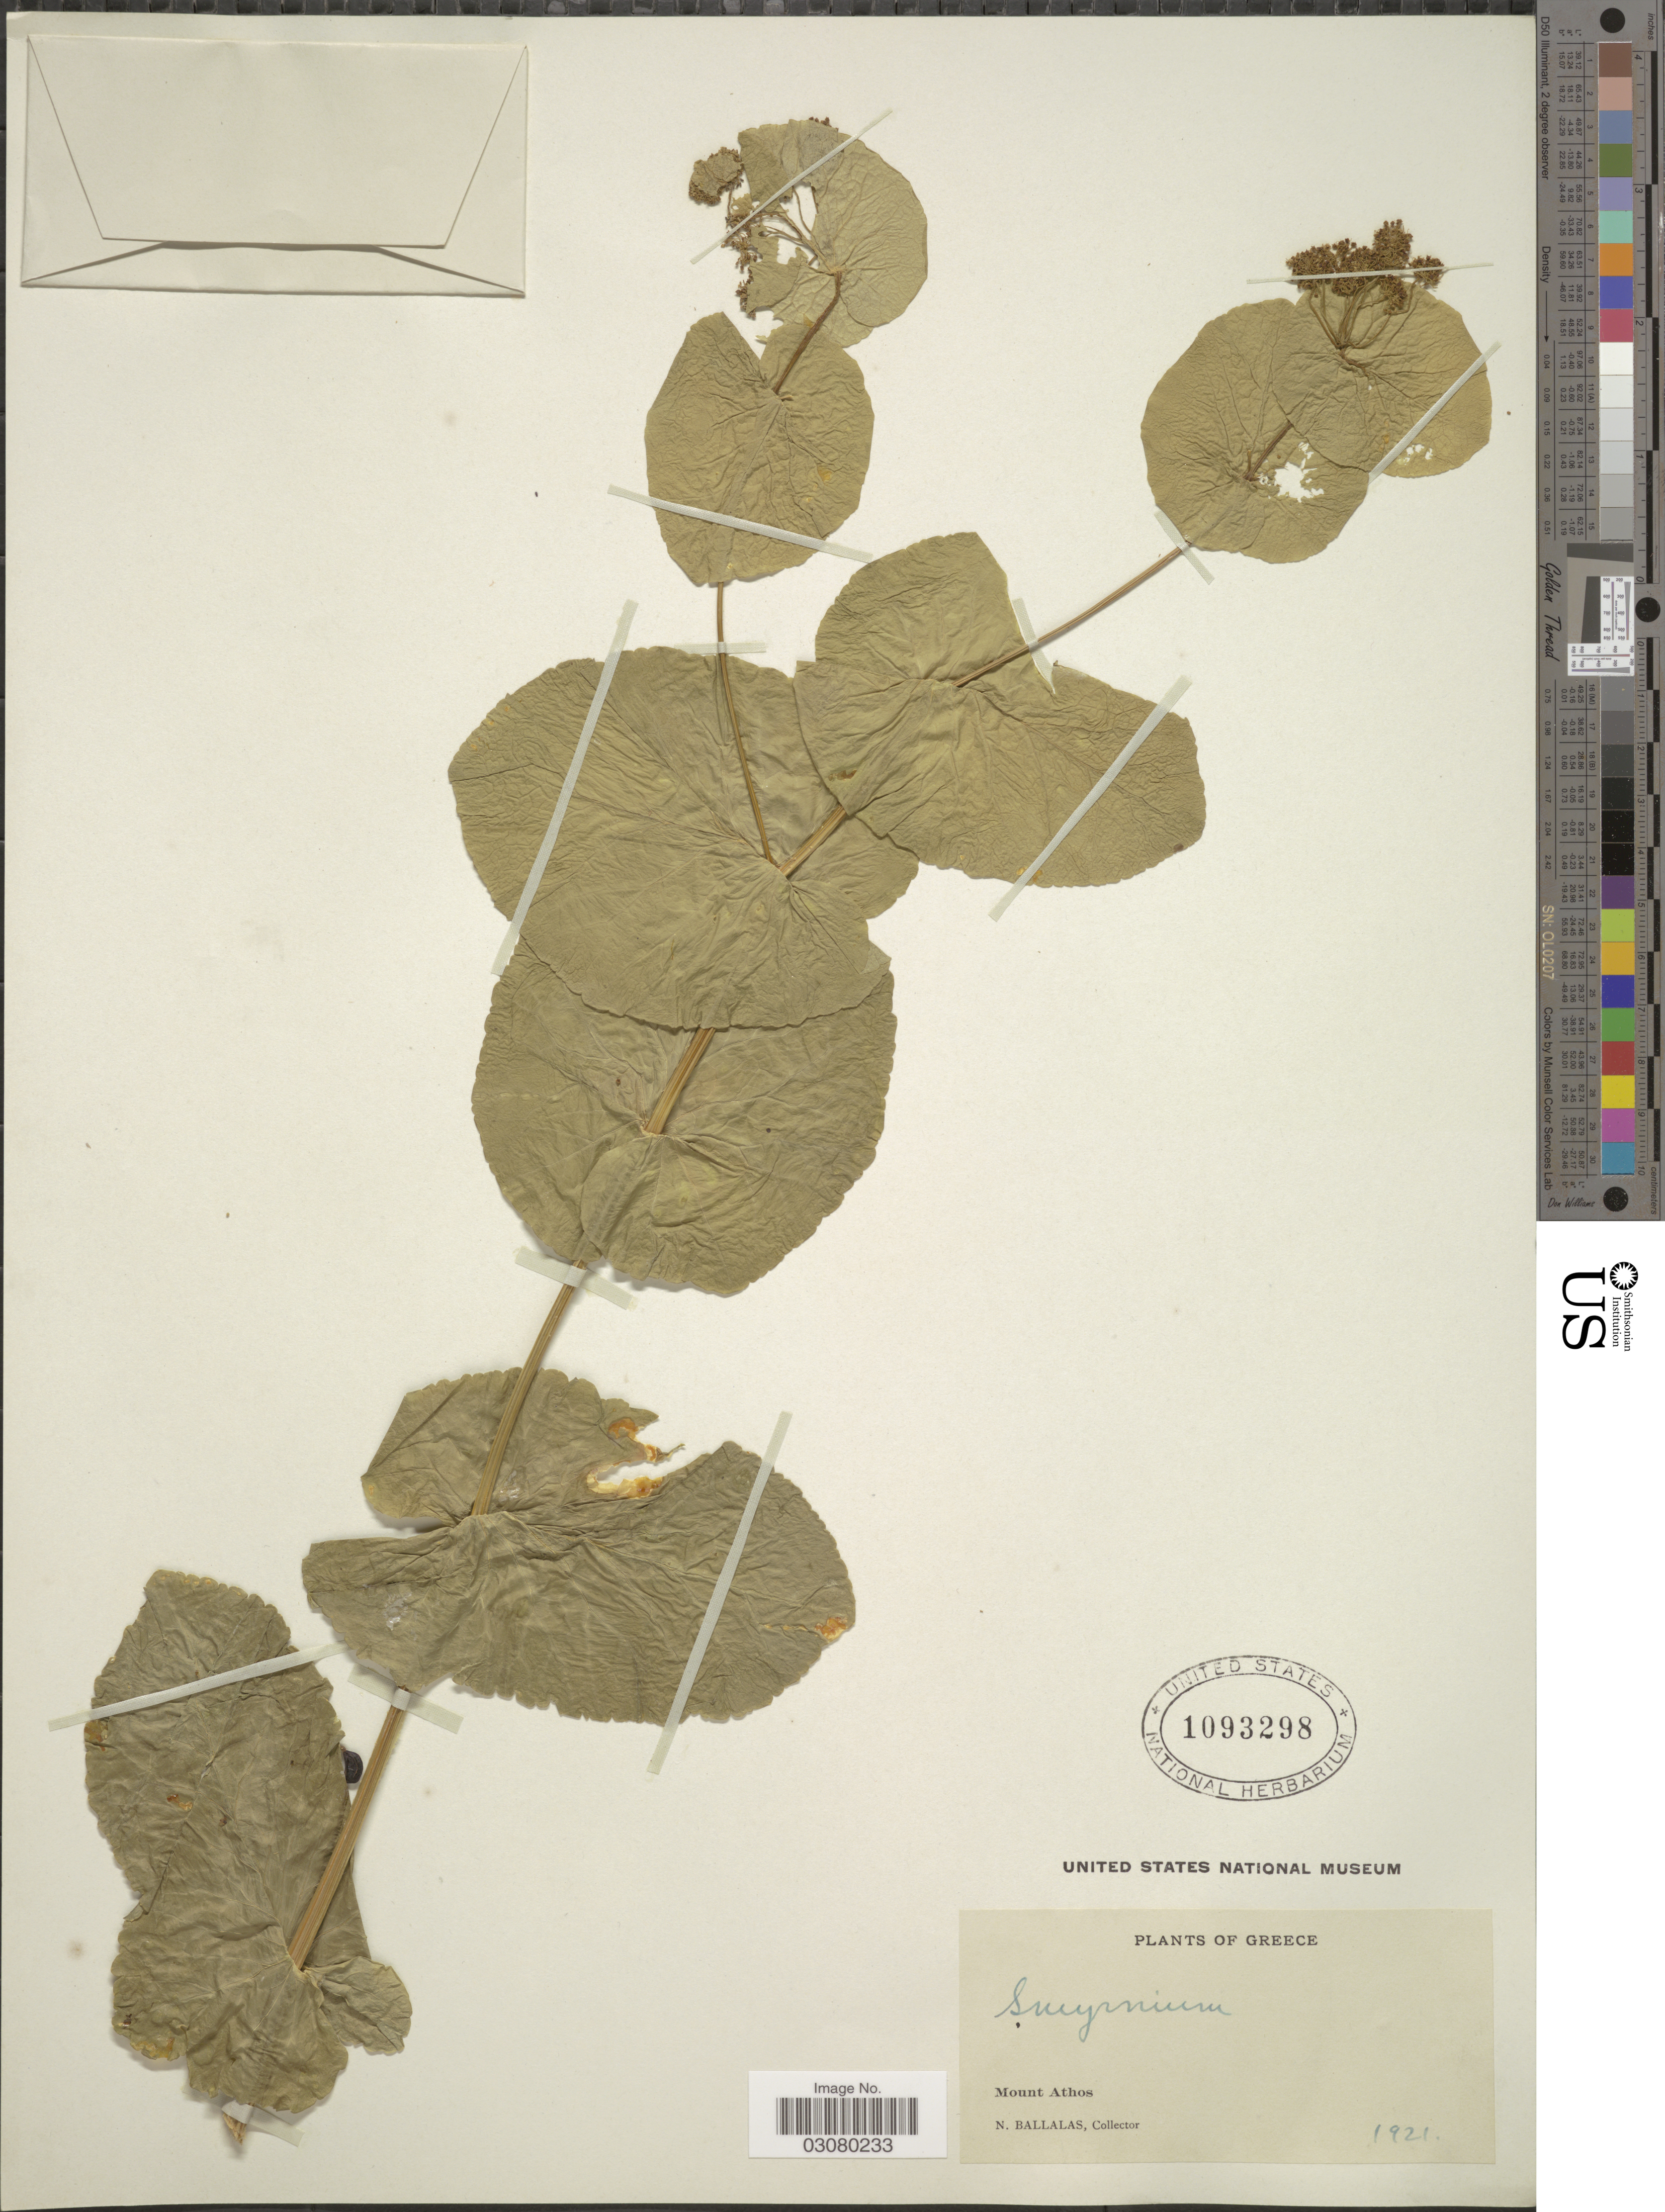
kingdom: Plantae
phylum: Tracheophyta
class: Magnoliopsida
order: Apiales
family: Apiaceae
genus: Smyrnium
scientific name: Smyrnium sp.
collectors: N. Ballalas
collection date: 1921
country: Greece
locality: Mount Athos.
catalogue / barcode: US 1093298